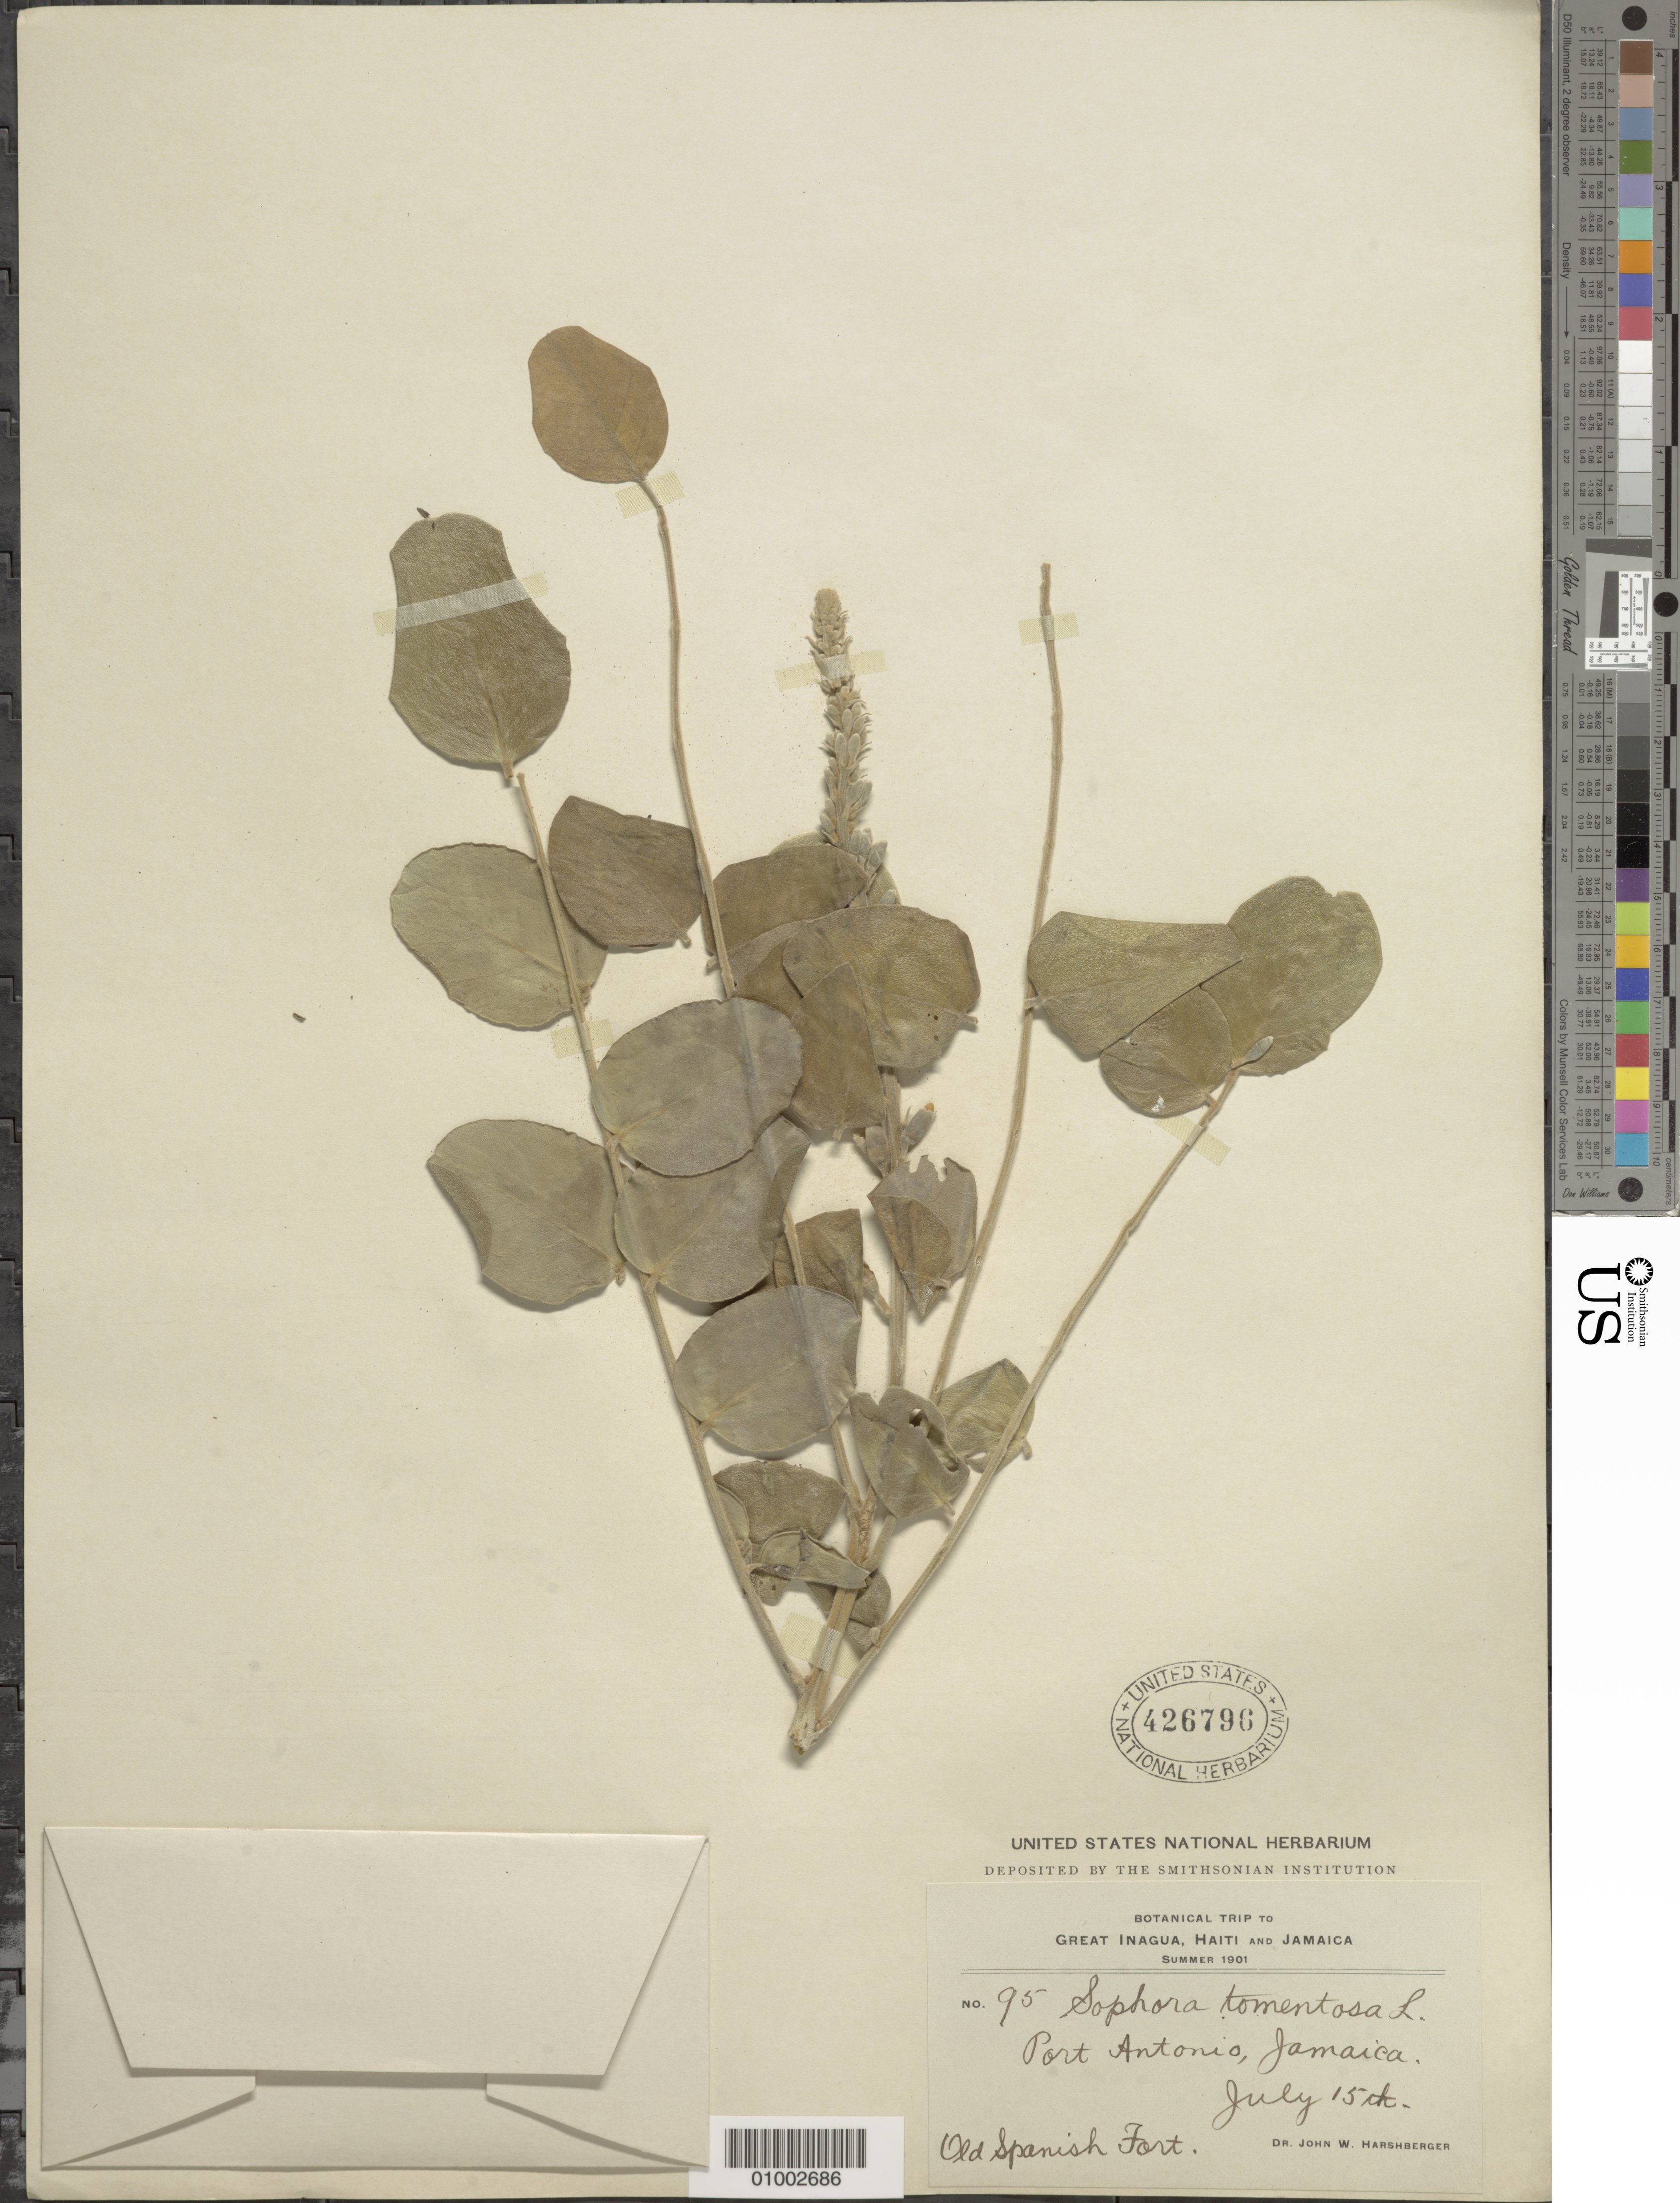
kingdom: Plantae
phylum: Tracheophyta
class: Magnoliopsida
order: Fabales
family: Fabaceae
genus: Sophora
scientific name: Sophora tomentosa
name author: L.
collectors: J. W. Harshberger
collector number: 95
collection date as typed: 15 Jul 1901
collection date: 1901-07-15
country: Jamaica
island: Jamaica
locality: Old Spanish Fort, Port Antonio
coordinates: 0 N, 0 E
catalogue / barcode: US 426796